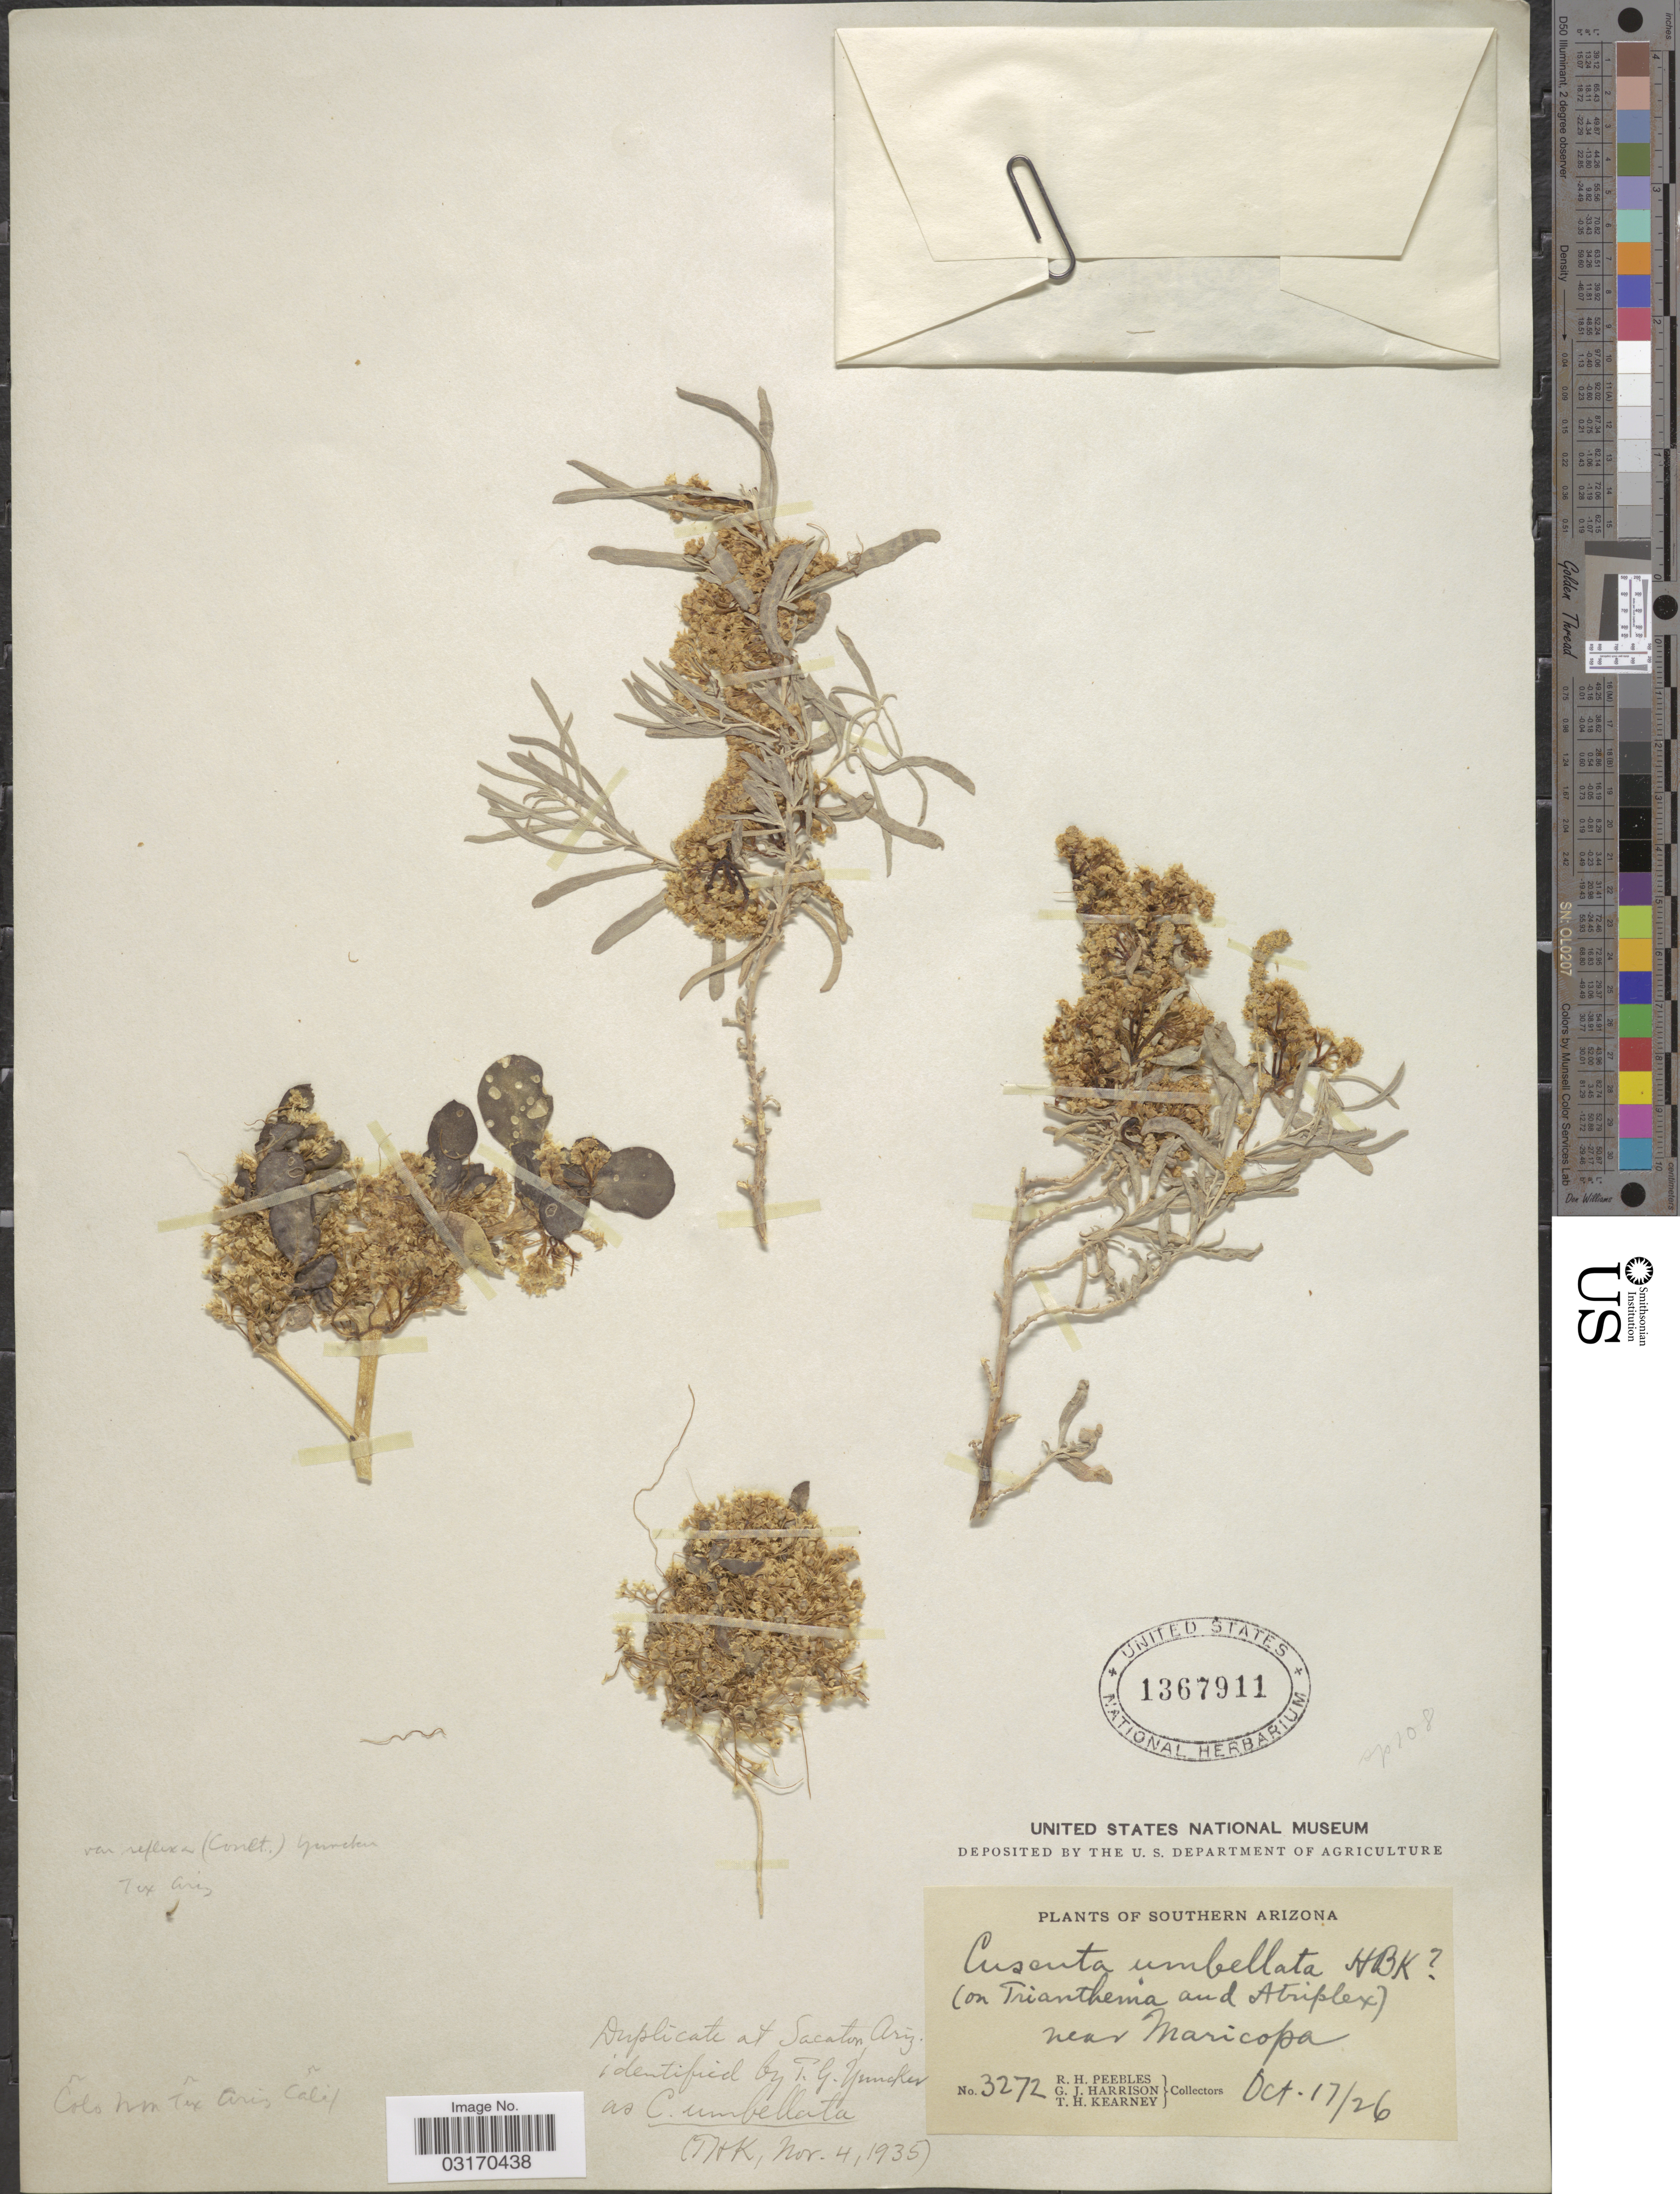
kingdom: Plantae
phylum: Tracheophyta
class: Magnoliopsida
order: Solanales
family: Convolvulaceae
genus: Cuscuta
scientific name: Cuscuta umbellata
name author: Kunth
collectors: R. H. Peebles, G. J. Harrison & T. H. Kearney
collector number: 3272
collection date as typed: Transcribed d/m/y: 17/10/26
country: United States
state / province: Arizona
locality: Southern Arizona. Near Maricopa.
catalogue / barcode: US 1367911